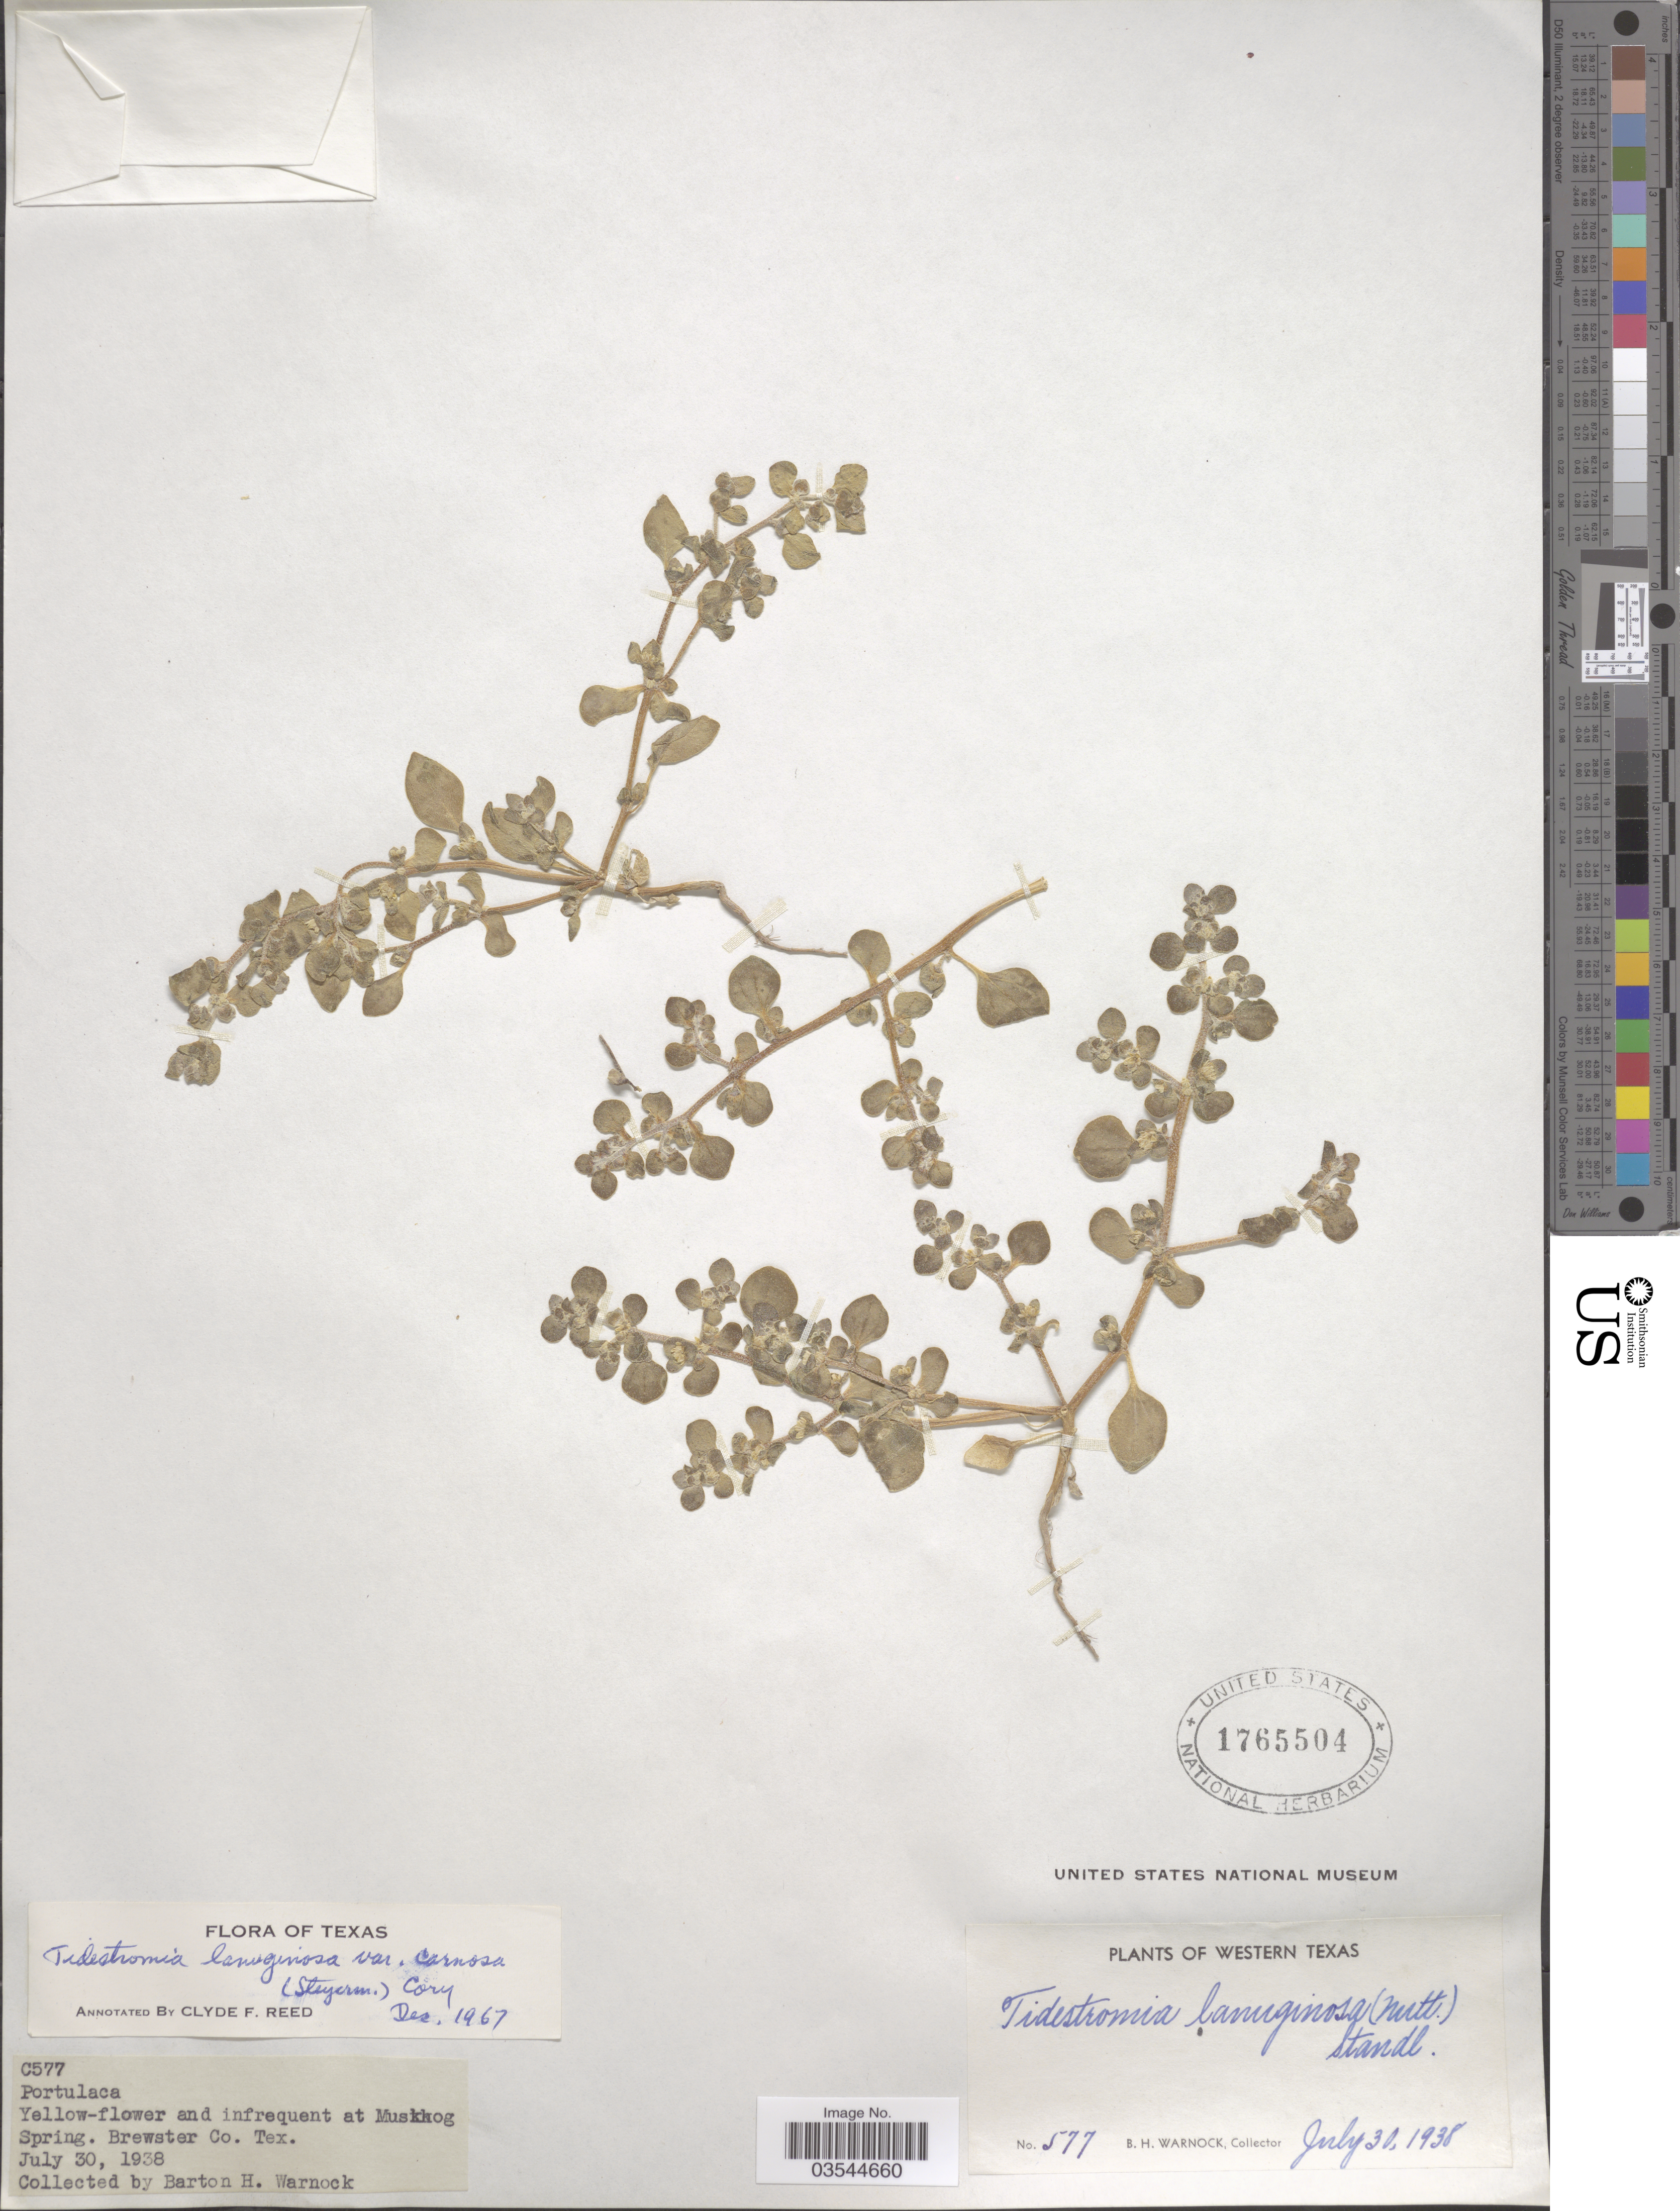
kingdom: Plantae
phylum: Tracheophyta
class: Magnoliopsida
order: Caryophyllales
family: Amaranthaceae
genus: Tidestromia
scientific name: Tidestromia carnosa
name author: (Steyerm.) I.M. Johnst.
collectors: B. H. Warnock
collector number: C577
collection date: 1938-07-30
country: United States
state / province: Texas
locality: At Muskkog Spring, Brewster Co. Western Texas.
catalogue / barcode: US 1765504